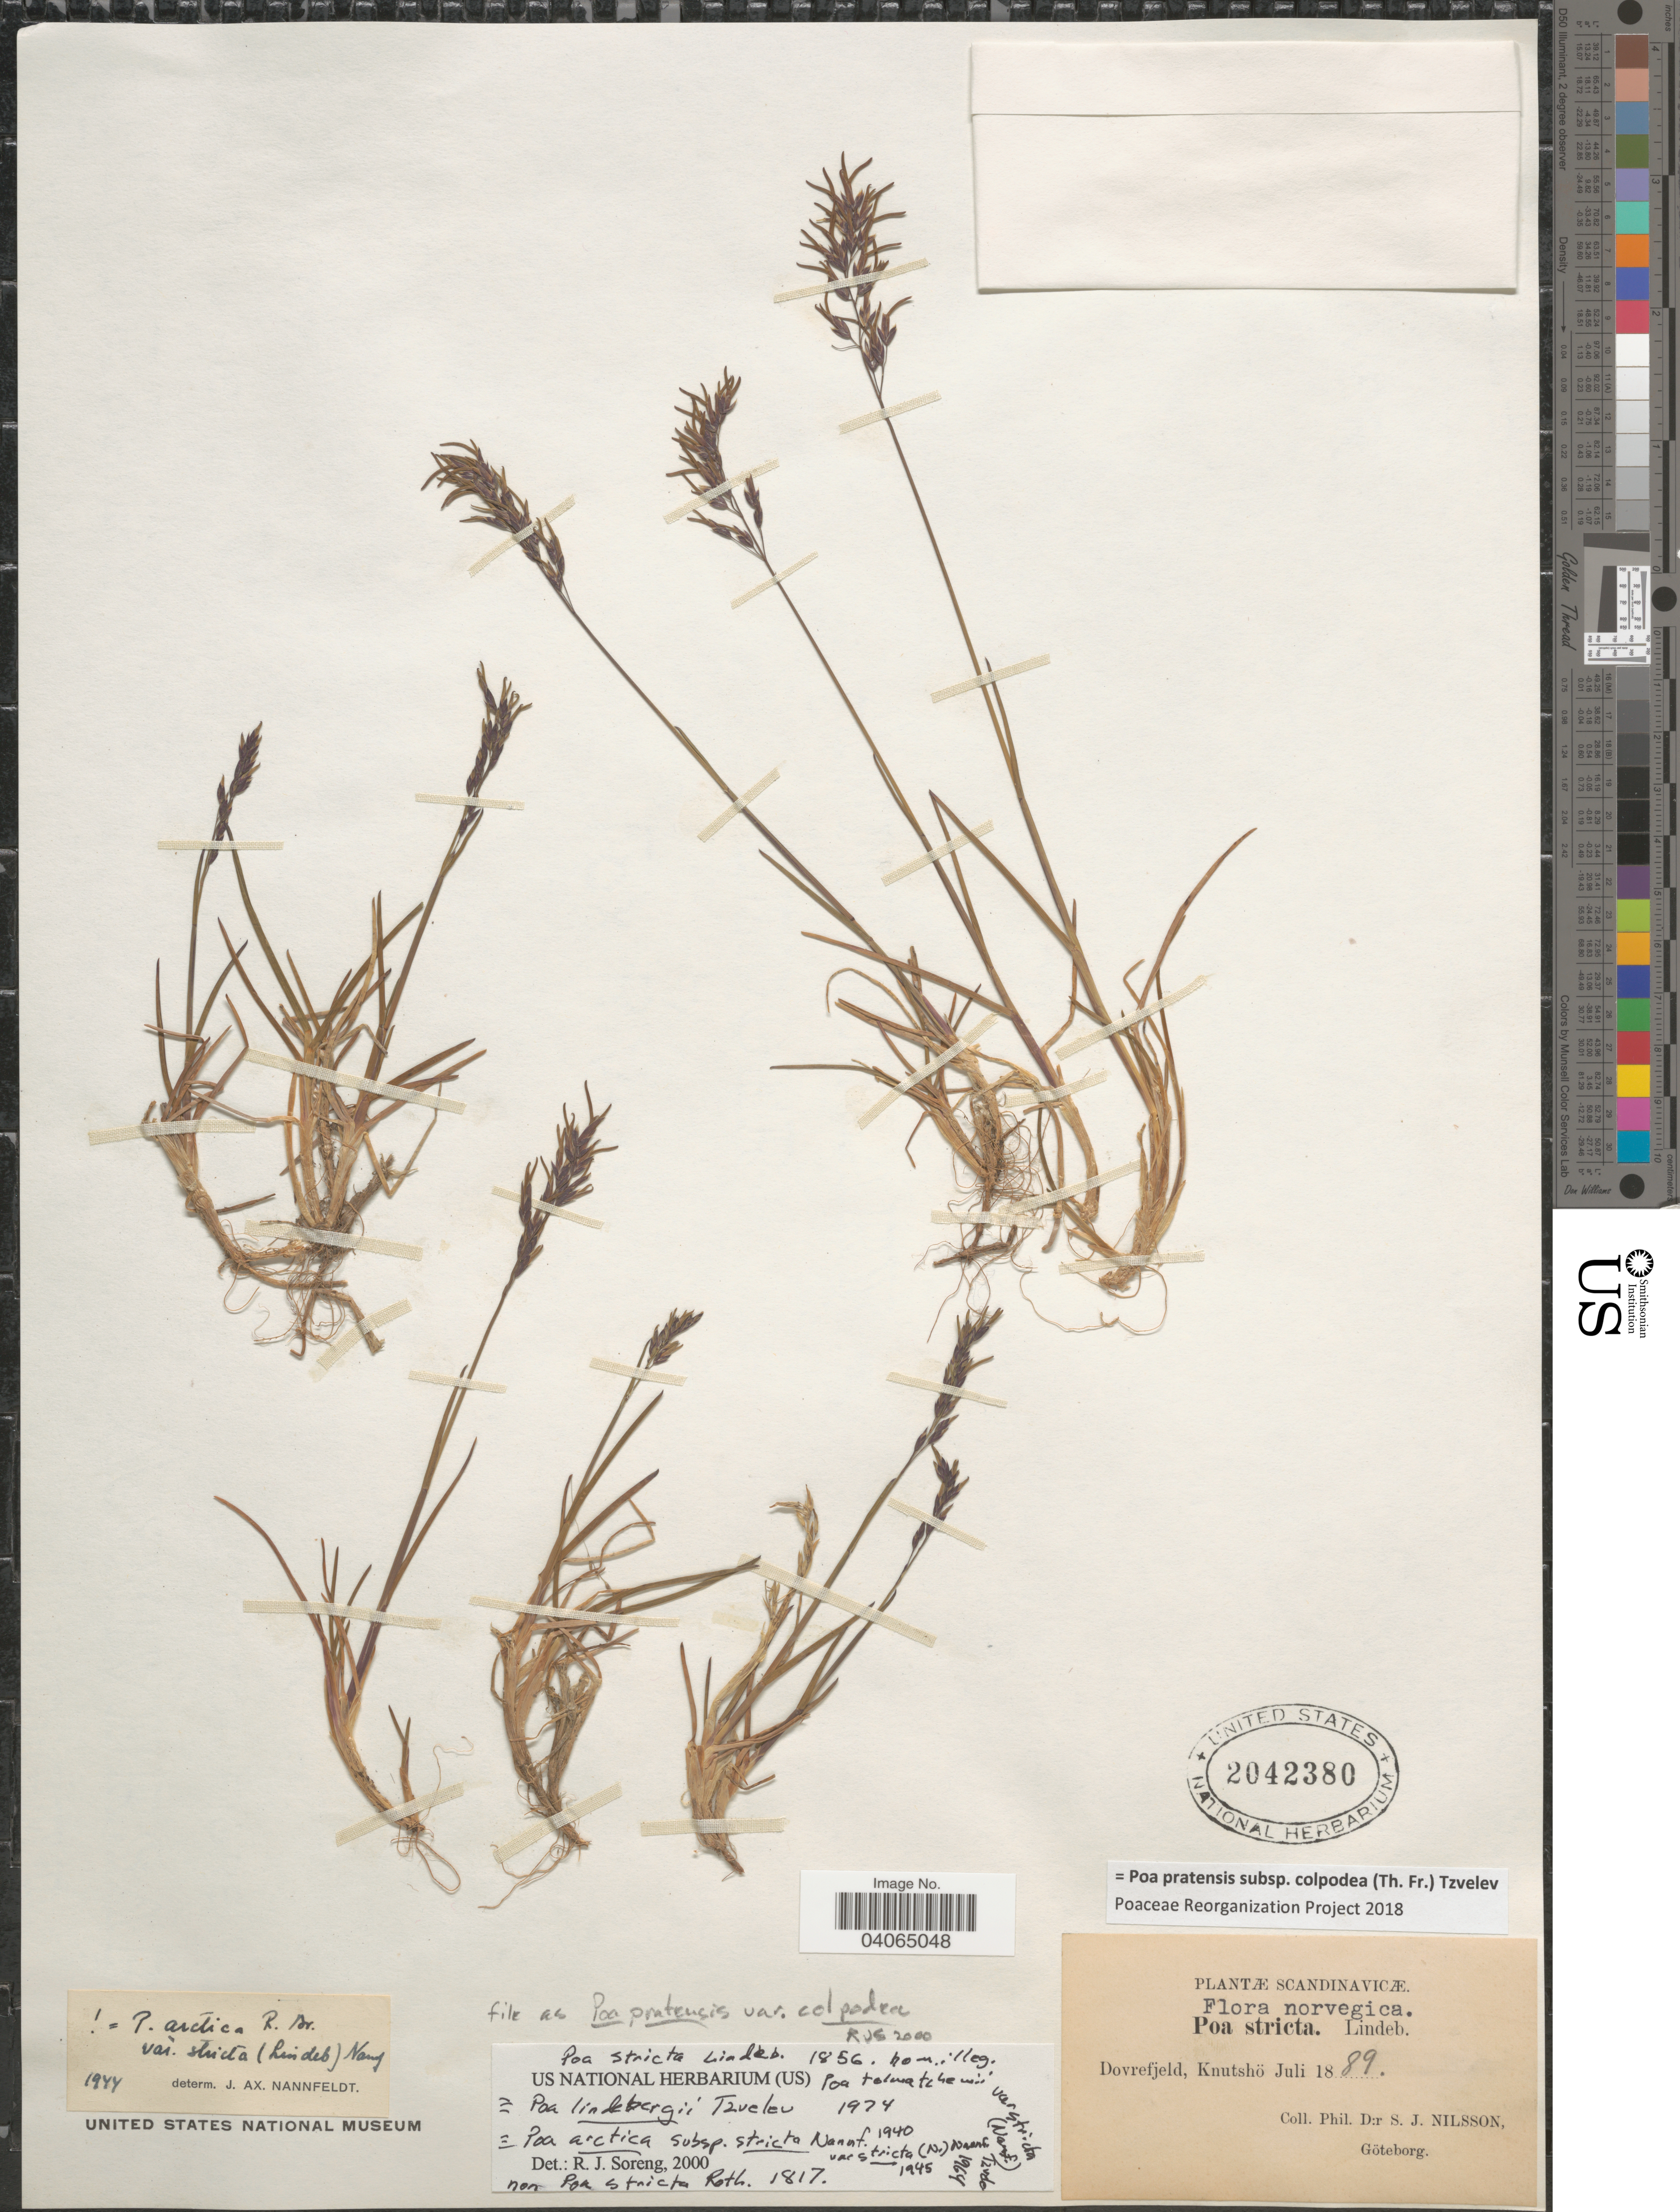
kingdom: Plantae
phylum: Tracheophyta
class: Liliopsida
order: Poales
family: Poaceae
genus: Poa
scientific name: Poa pratensis subsp. colpodea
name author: (Th. Fr.) Tzvelev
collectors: S. Nilsson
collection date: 1889-07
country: Norway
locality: Scandinavicæ. Norvegica. Dovrefjeld, Knutshö.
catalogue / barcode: US 2042380